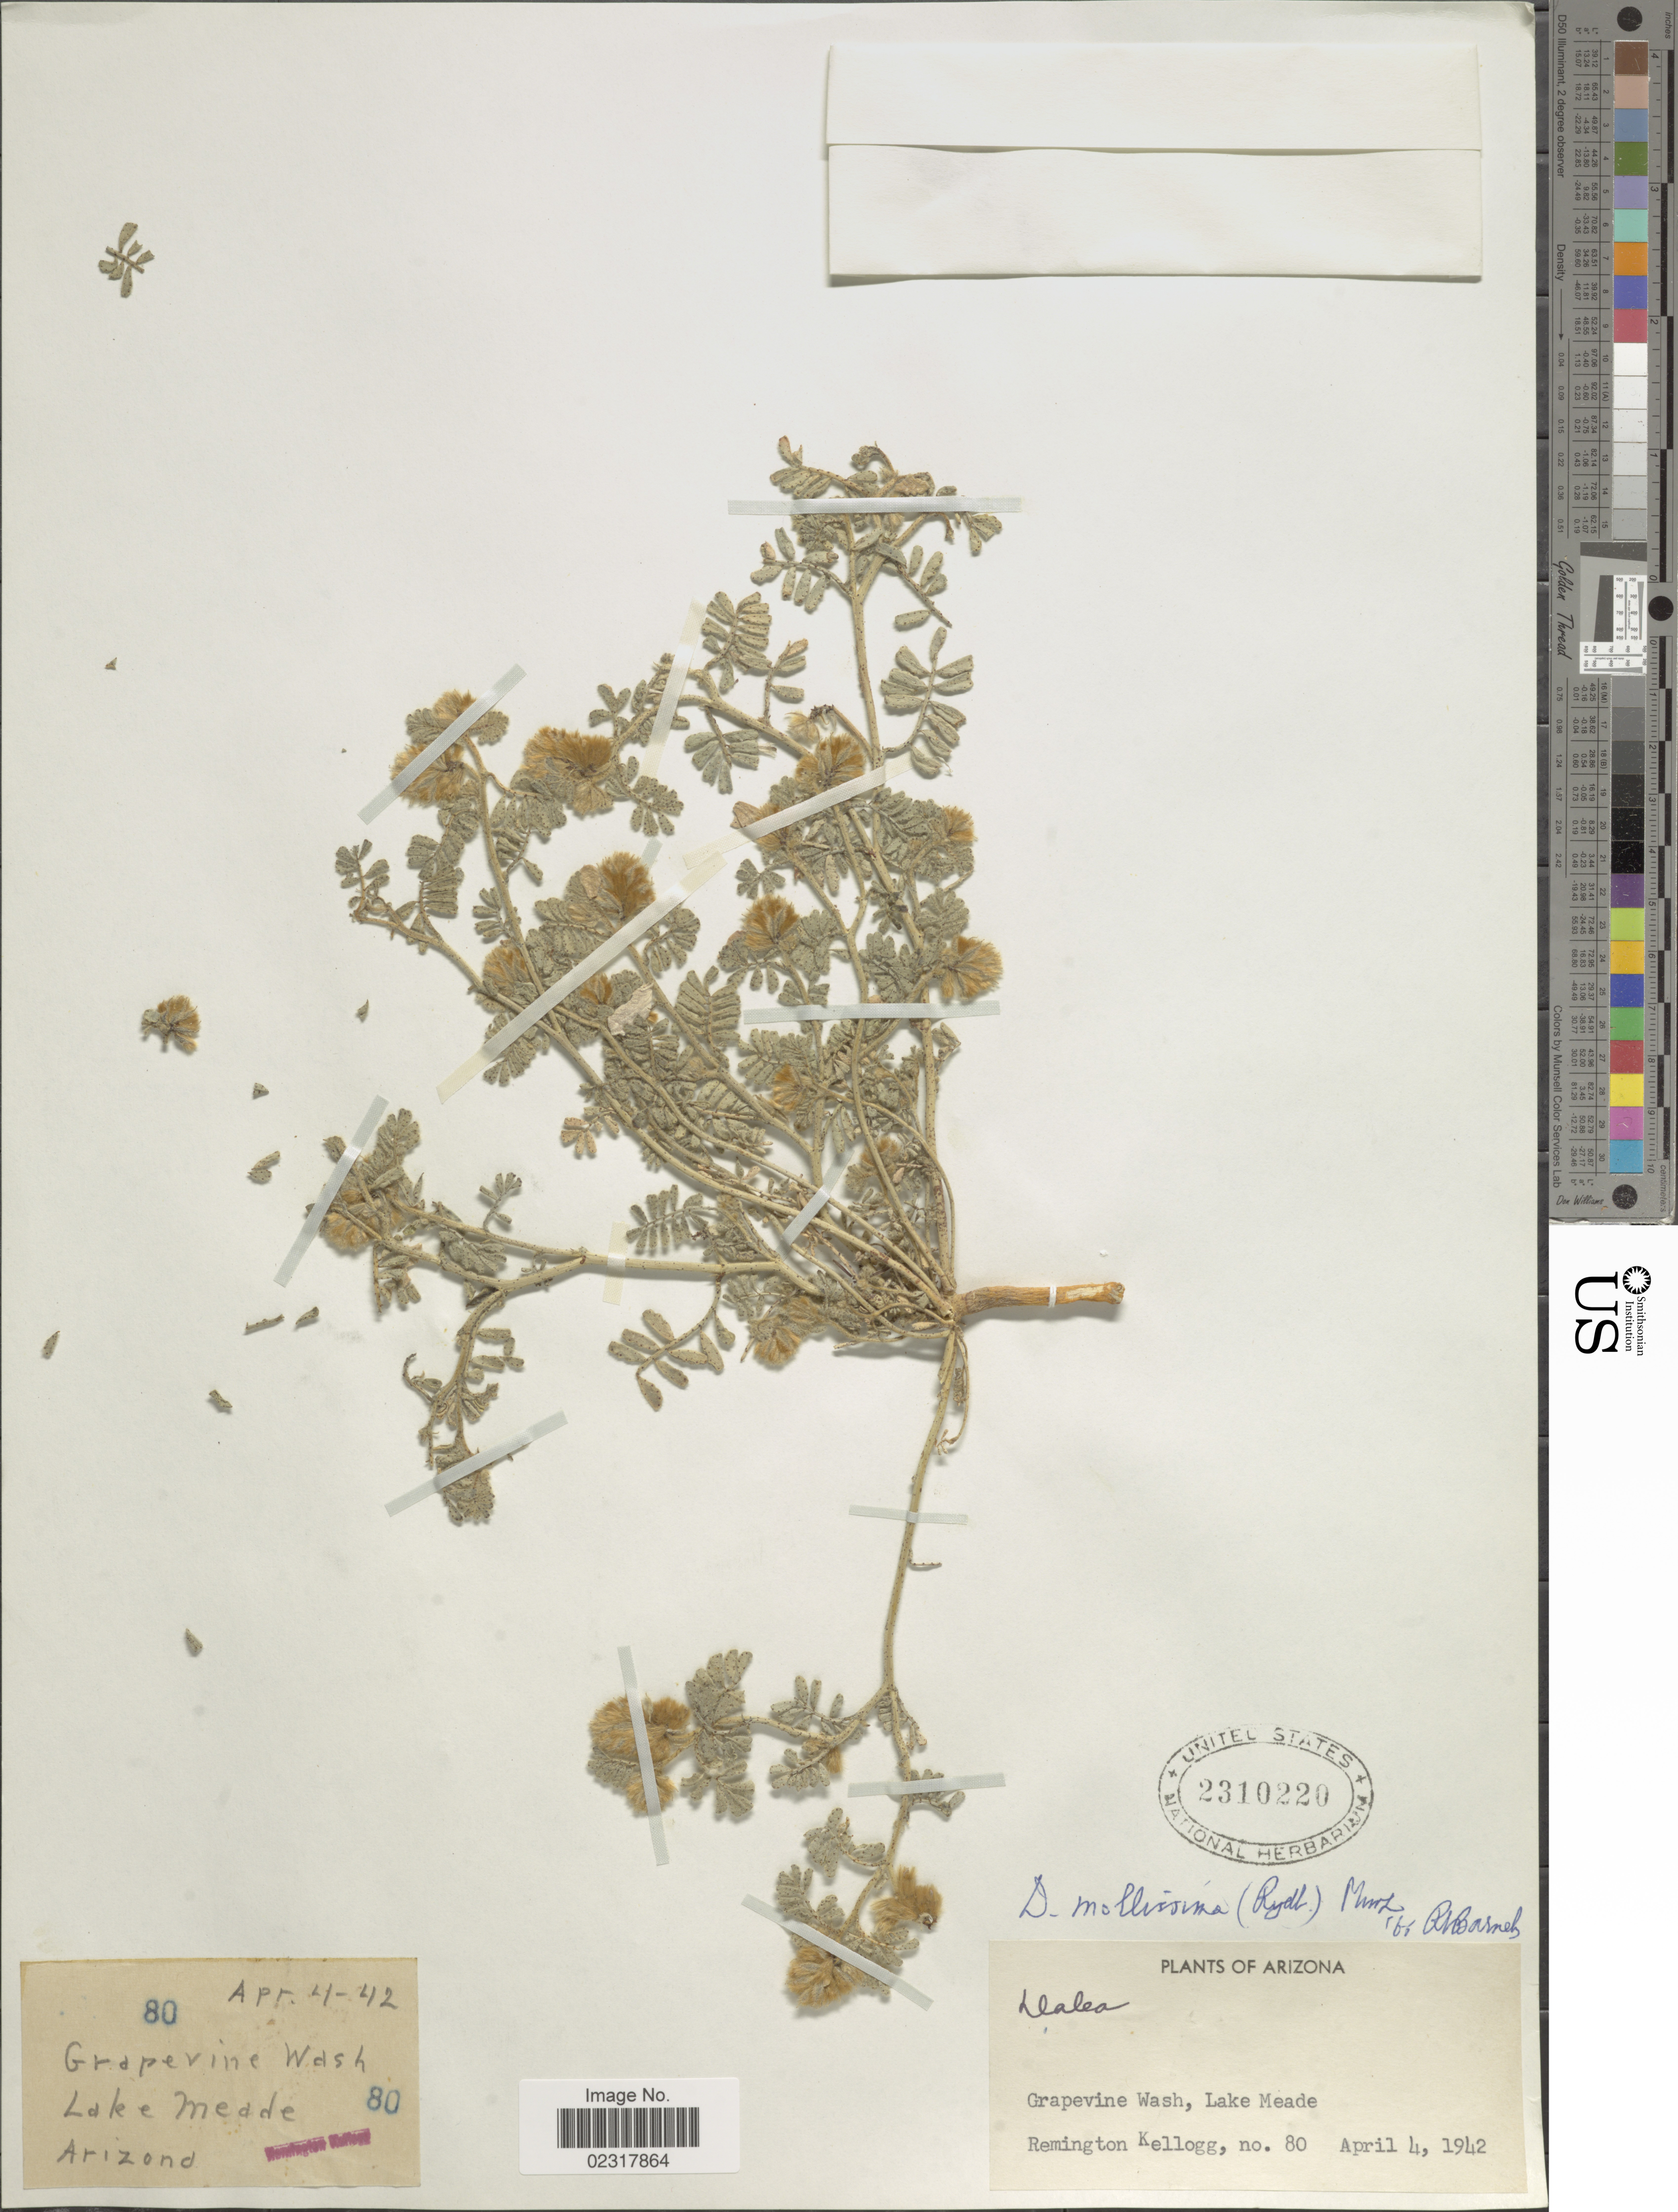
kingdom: Plantae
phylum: Tracheophyta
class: Magnoliopsida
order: Fabales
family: Fabaceae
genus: Dalea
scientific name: Dalea mollissima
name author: (Rydb.) Munz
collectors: R. Kellogg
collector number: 80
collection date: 1942-04-04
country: United States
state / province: Arizona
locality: Grapevine Wash, Lake Meade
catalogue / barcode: US 2310220